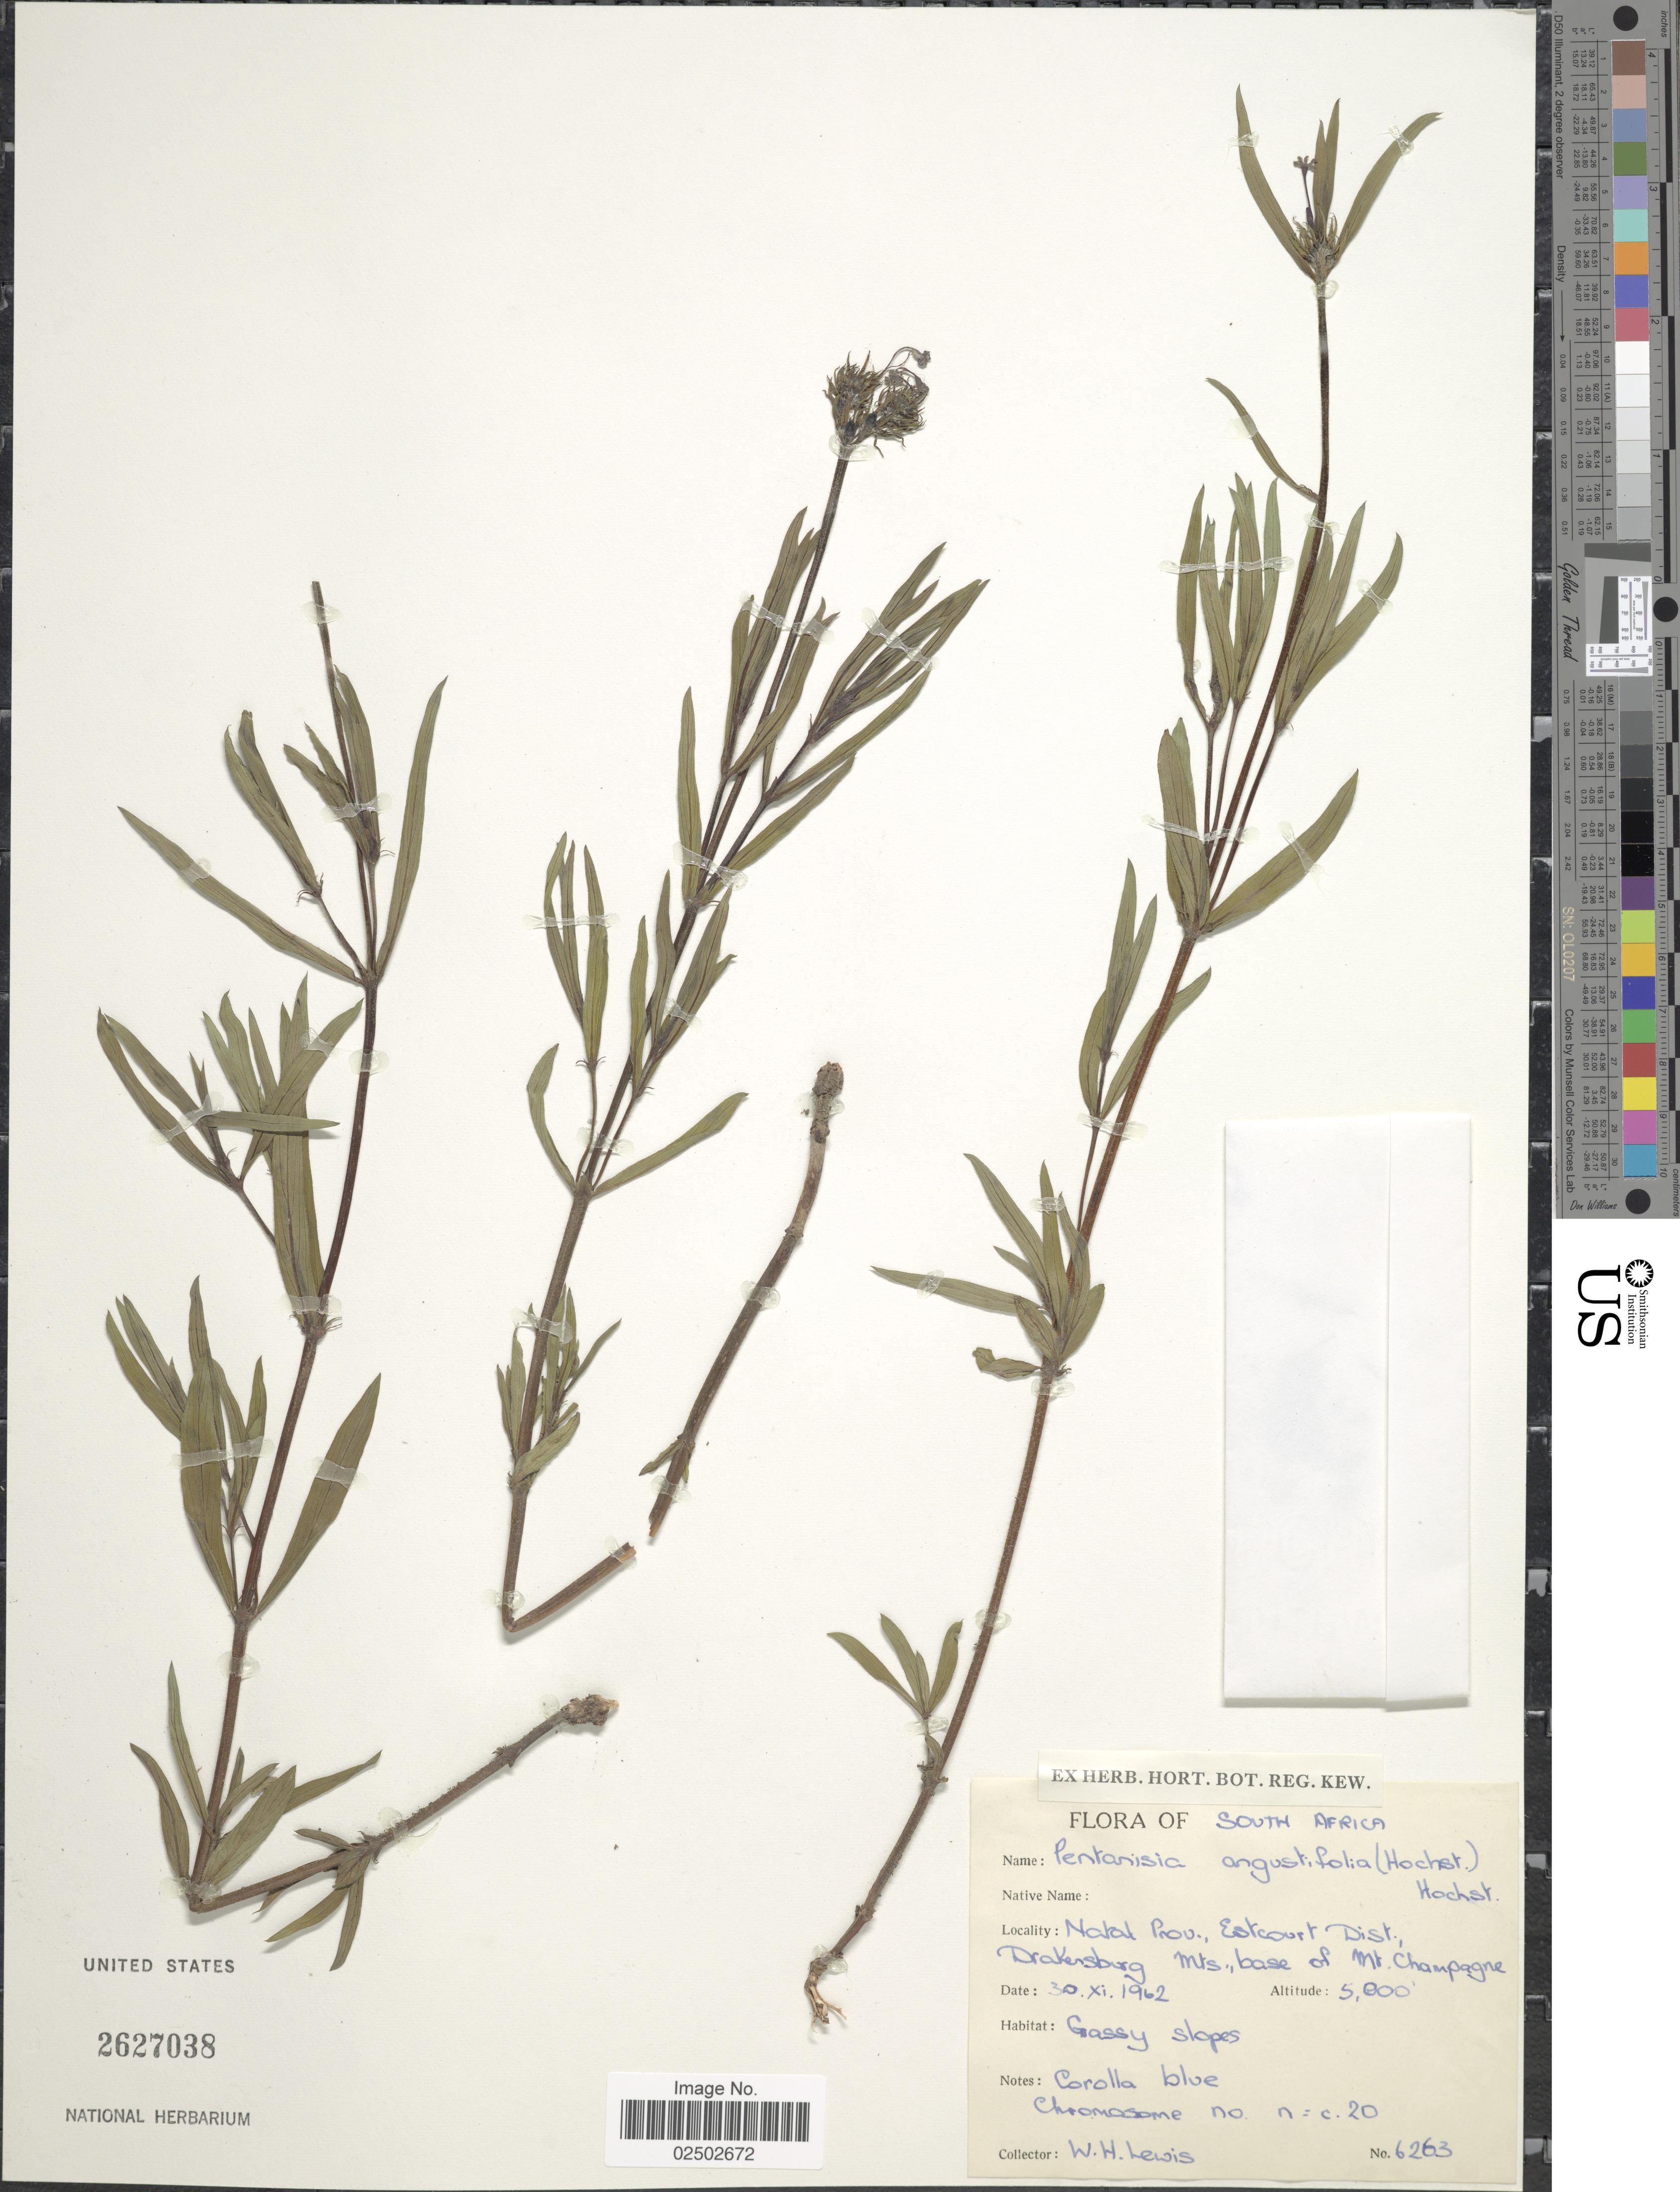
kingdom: Plantae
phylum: Tracheophyta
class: Magnoliopsida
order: Gentianales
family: Rubiaceae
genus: Pentanisia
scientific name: Pentanisia angustifolia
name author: (Hochst.) Hochst.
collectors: W. H. Lewis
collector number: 6263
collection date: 1962-11-30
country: South Africa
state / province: KwaZulu-Natal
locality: Natal Prov. Estcourt Dist., Drakensberg Nts, base of Mt. Champagne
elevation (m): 1524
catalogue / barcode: US 2627038